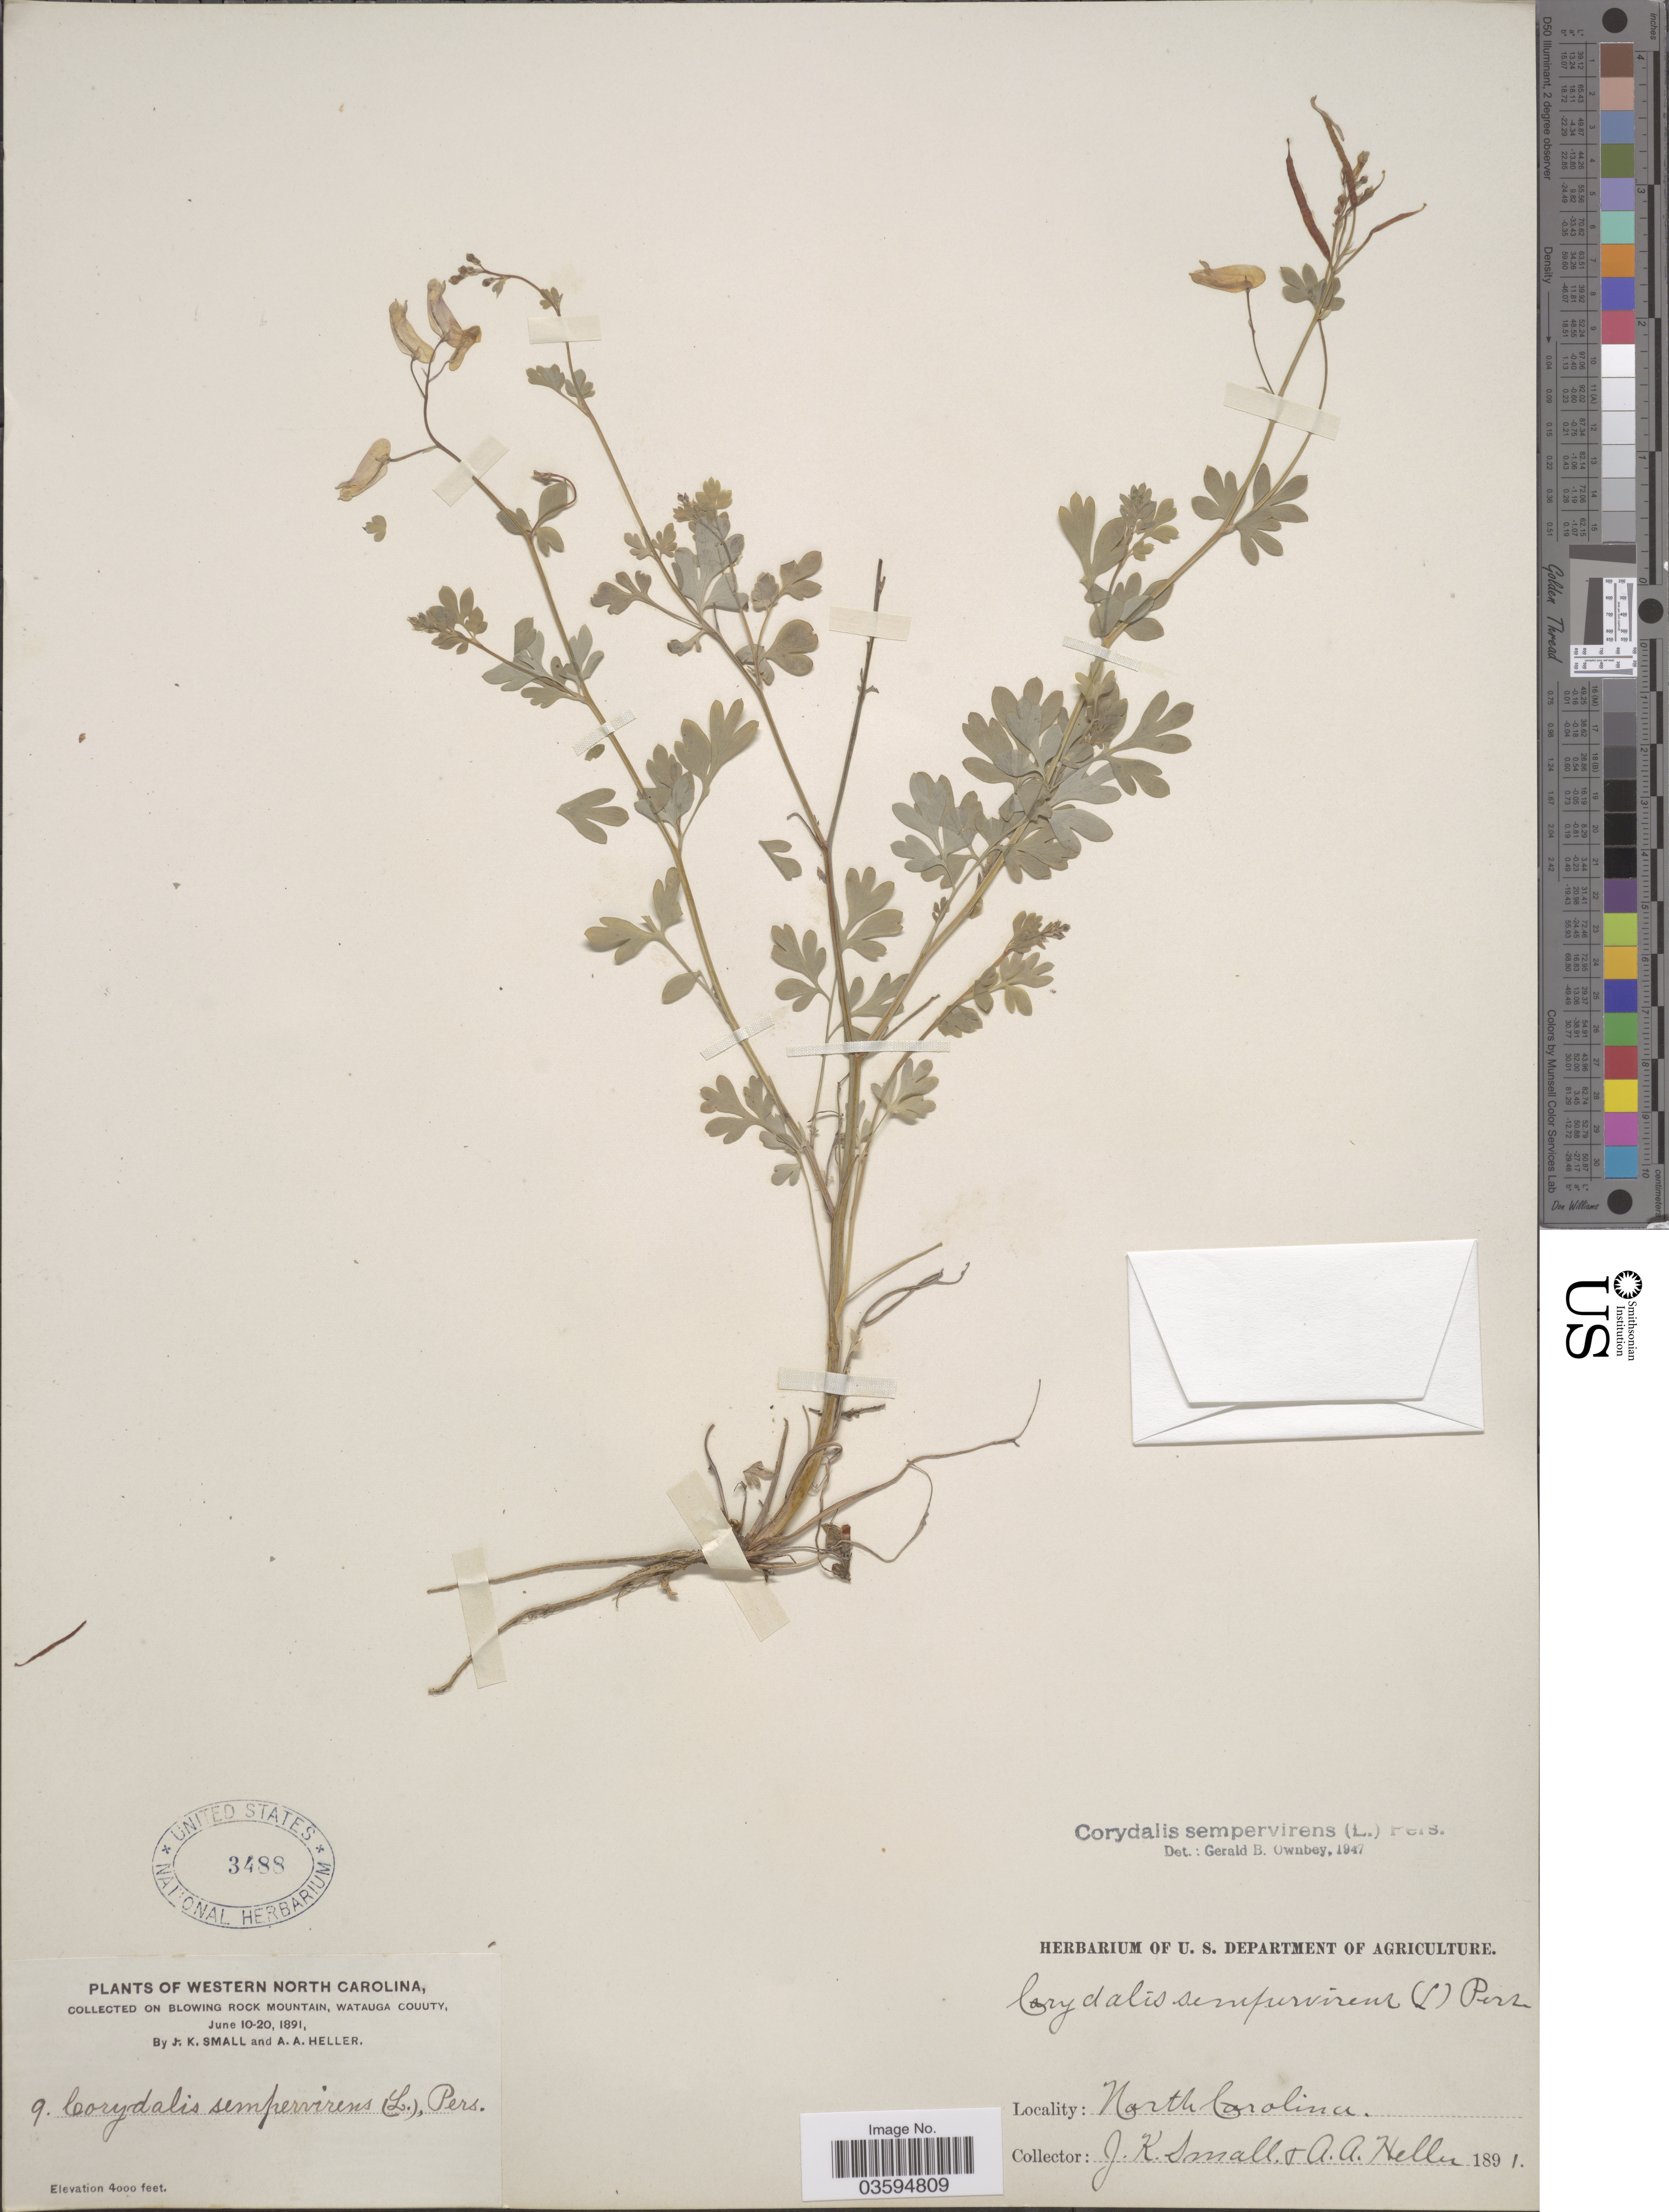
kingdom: Plantae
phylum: Tracheophyta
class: Magnoliopsida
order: Ranunculales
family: Papaveraceae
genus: Capnoides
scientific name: Capnoides sempervirens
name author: (L.) Borkh.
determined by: Strong, M. T., (US), Smithsonian Institution - National Museum of Natural History (UNITED STATES)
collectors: J. K. Small & A. A. Heller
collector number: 9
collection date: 1891-06-10/1891-06-20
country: United States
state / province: North Carolina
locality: Western North Carolina. On Blowing Rock Mountain, Watauga County.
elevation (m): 1219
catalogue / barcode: US 3488